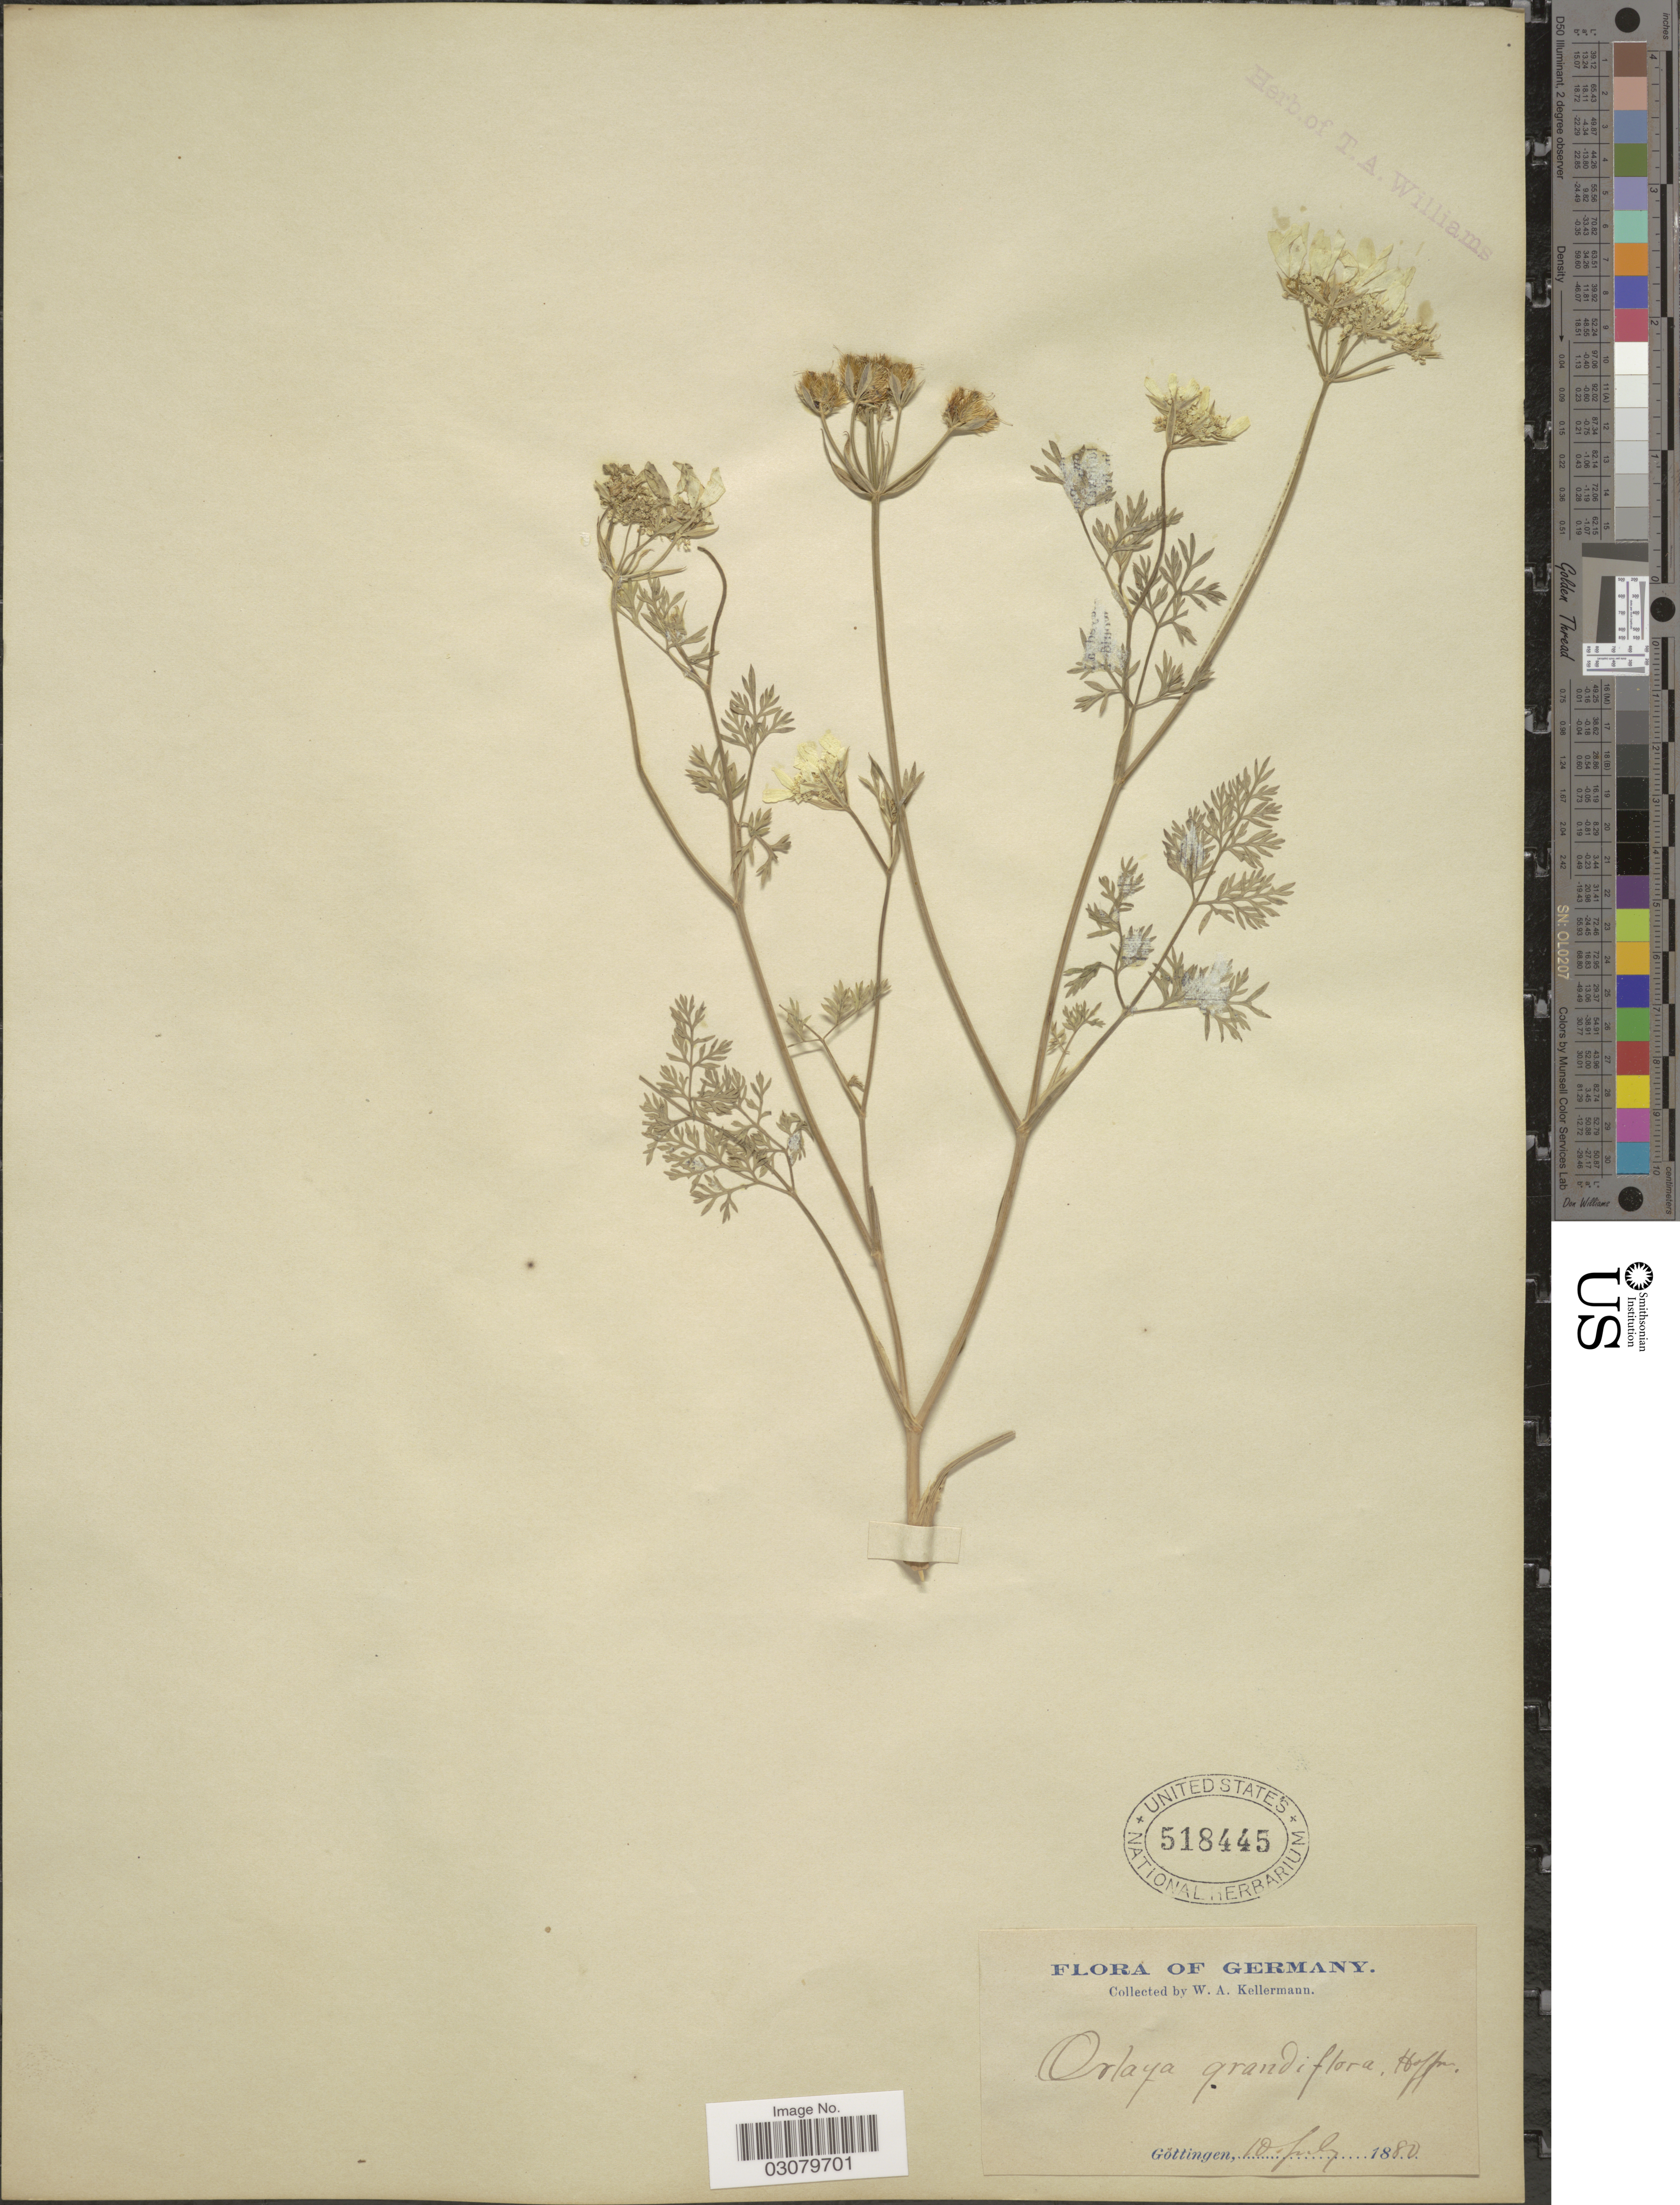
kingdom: Plantae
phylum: Tracheophyta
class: Magnoliopsida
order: Apiales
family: Apiaceae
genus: Orlaya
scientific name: Orlaya grandiflora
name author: (L.) Hoffm.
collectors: W. A. Kellermann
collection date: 1880-07-10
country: Germany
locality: Göttingen.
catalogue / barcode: US 518445